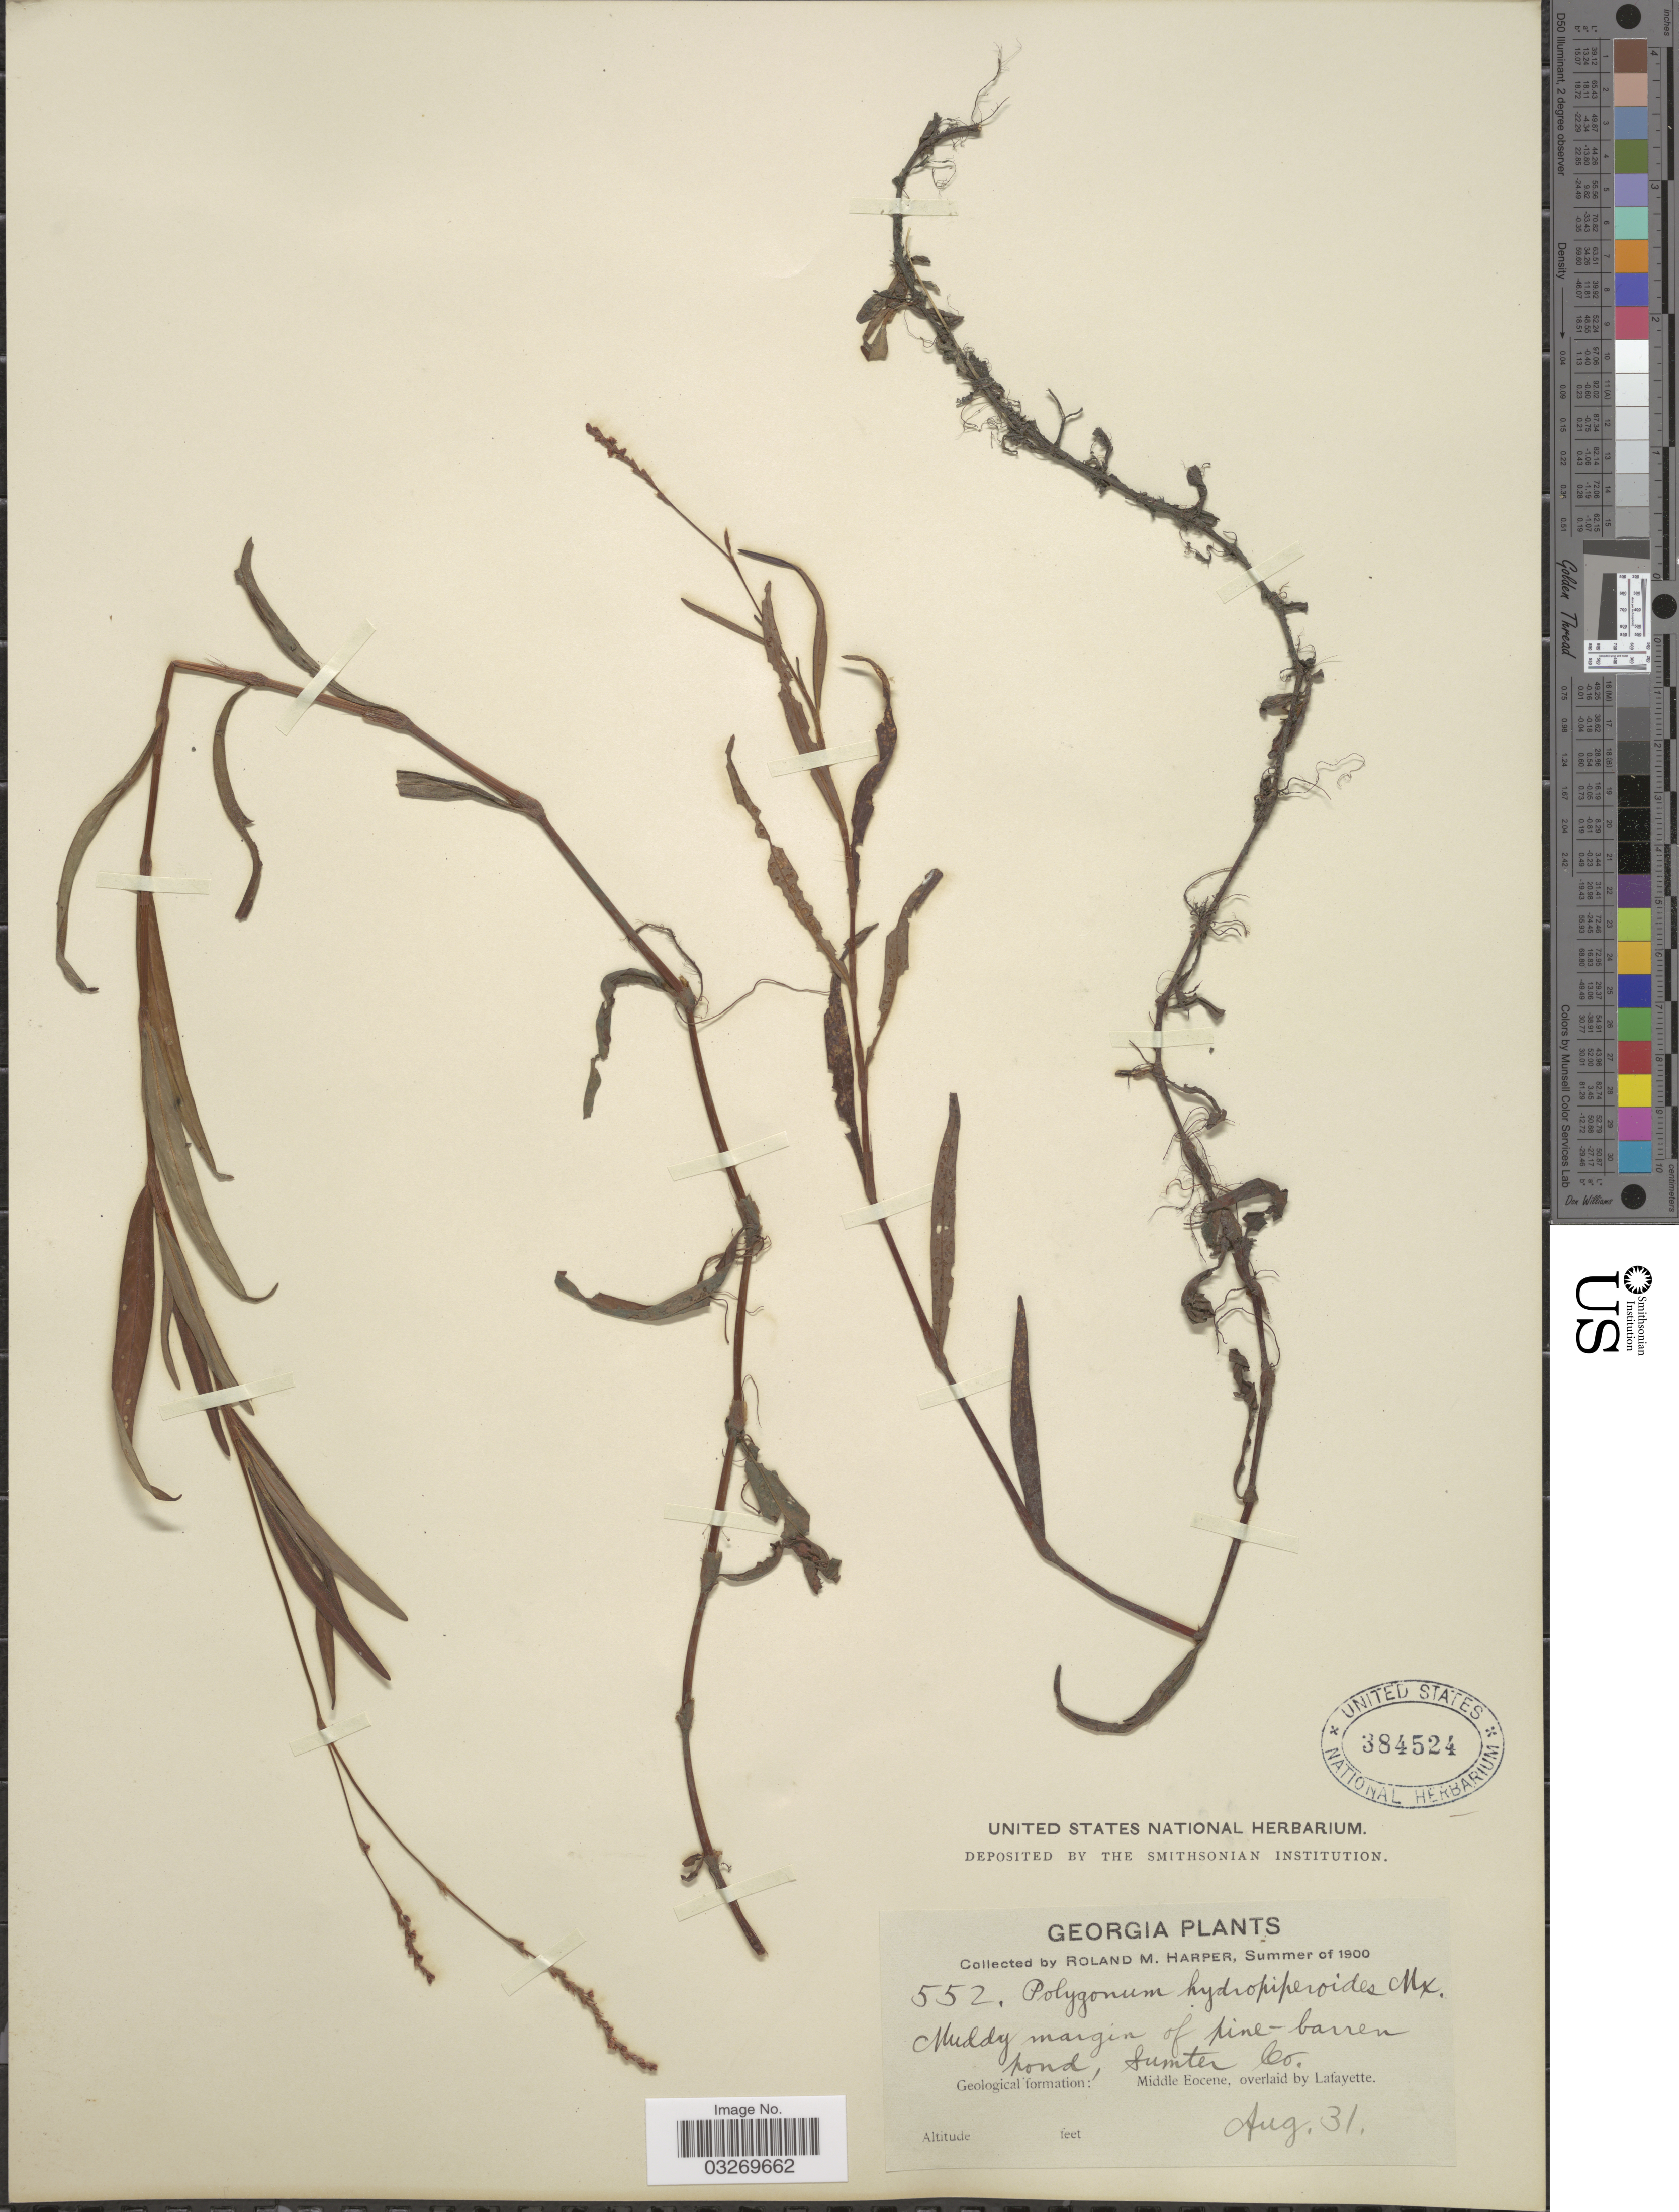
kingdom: Plantae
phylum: Tracheophyta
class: Magnoliopsida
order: Caryophyllales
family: Polygonaceae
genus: Polygonum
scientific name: Polygonum hydropiperoides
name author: Michx.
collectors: R. M. Harper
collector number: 552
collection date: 1900-08-31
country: United States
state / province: Georgia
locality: Muddy margin of pine-barren pond, Sumter Co. Geological formation: Middle Eocenem overlaid by Lafayette.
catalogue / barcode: US 384524